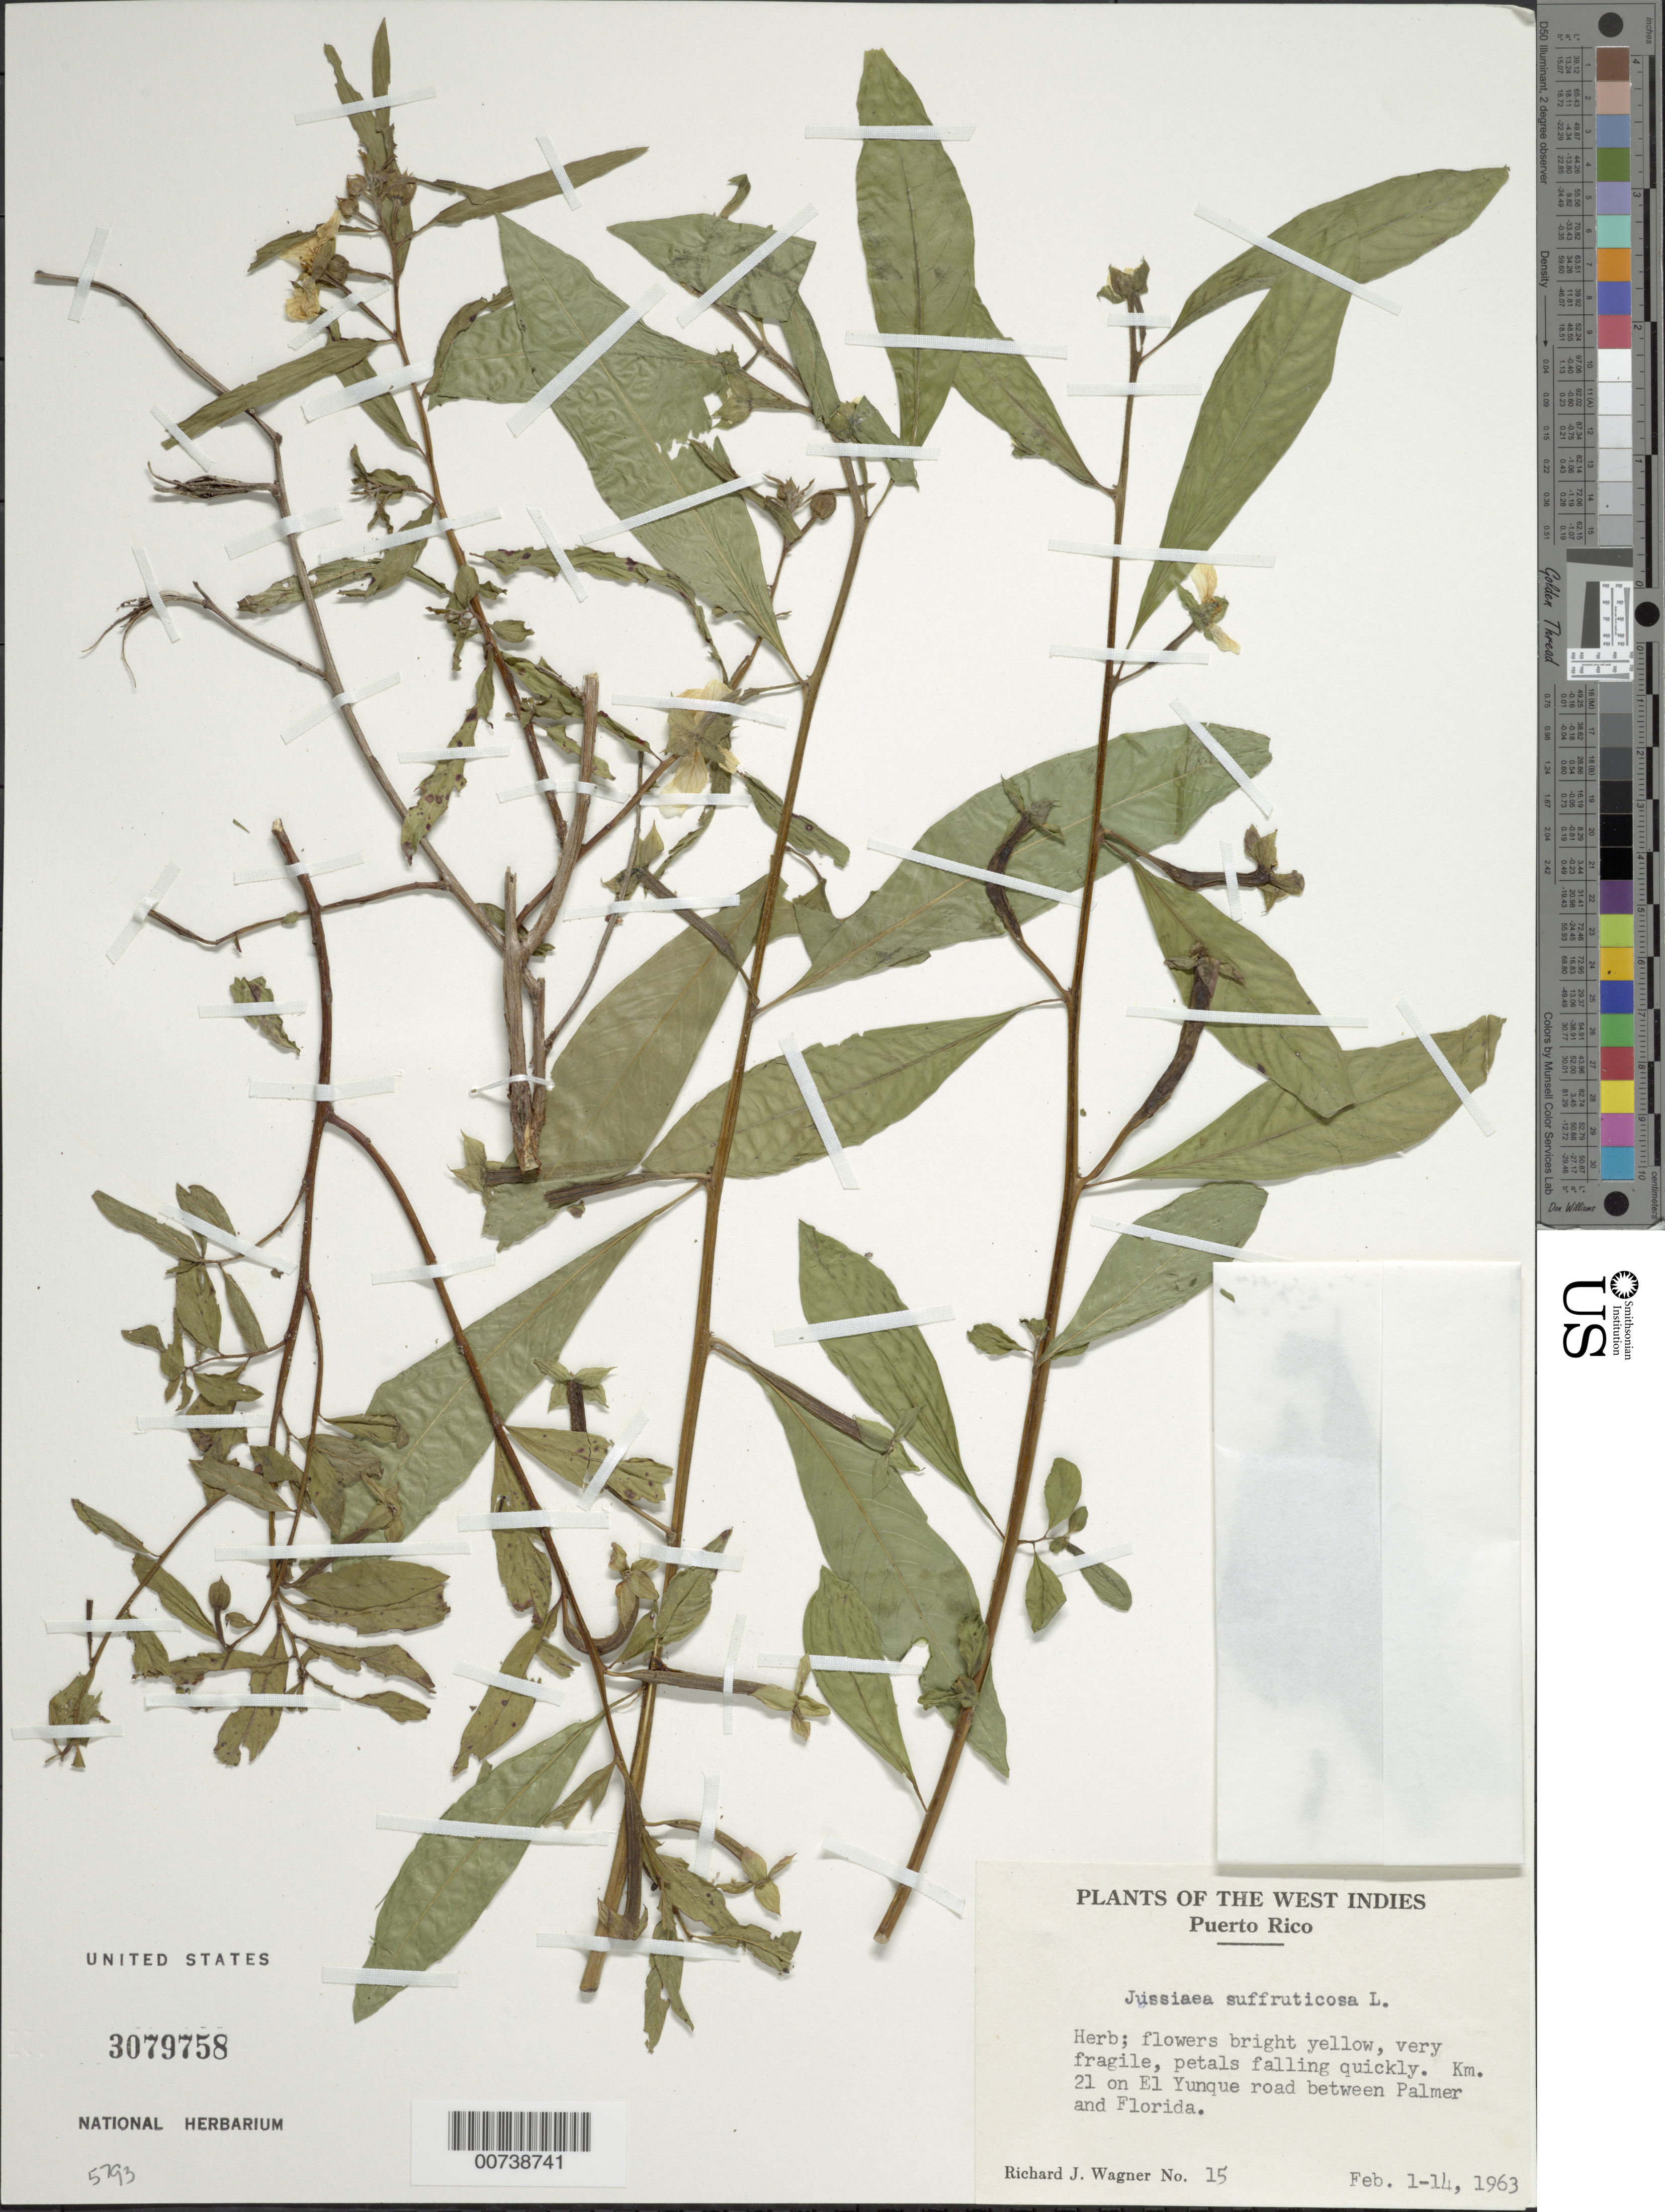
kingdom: Plantae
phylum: Tracheophyta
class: Magnoliopsida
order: Myrtales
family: Onagraceae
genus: Ludwigia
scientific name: Ludwigia octovalvis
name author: (Jacq.) P.H. Raven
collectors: R. J. Wagner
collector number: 15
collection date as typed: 01 Feb 1963 to 14 Feb 1963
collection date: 1963-02-01/1963-02-14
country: Puerto Rico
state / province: Río Grande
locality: km 21 on El Yunque road between Palmer and Florida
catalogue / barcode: US 3079758